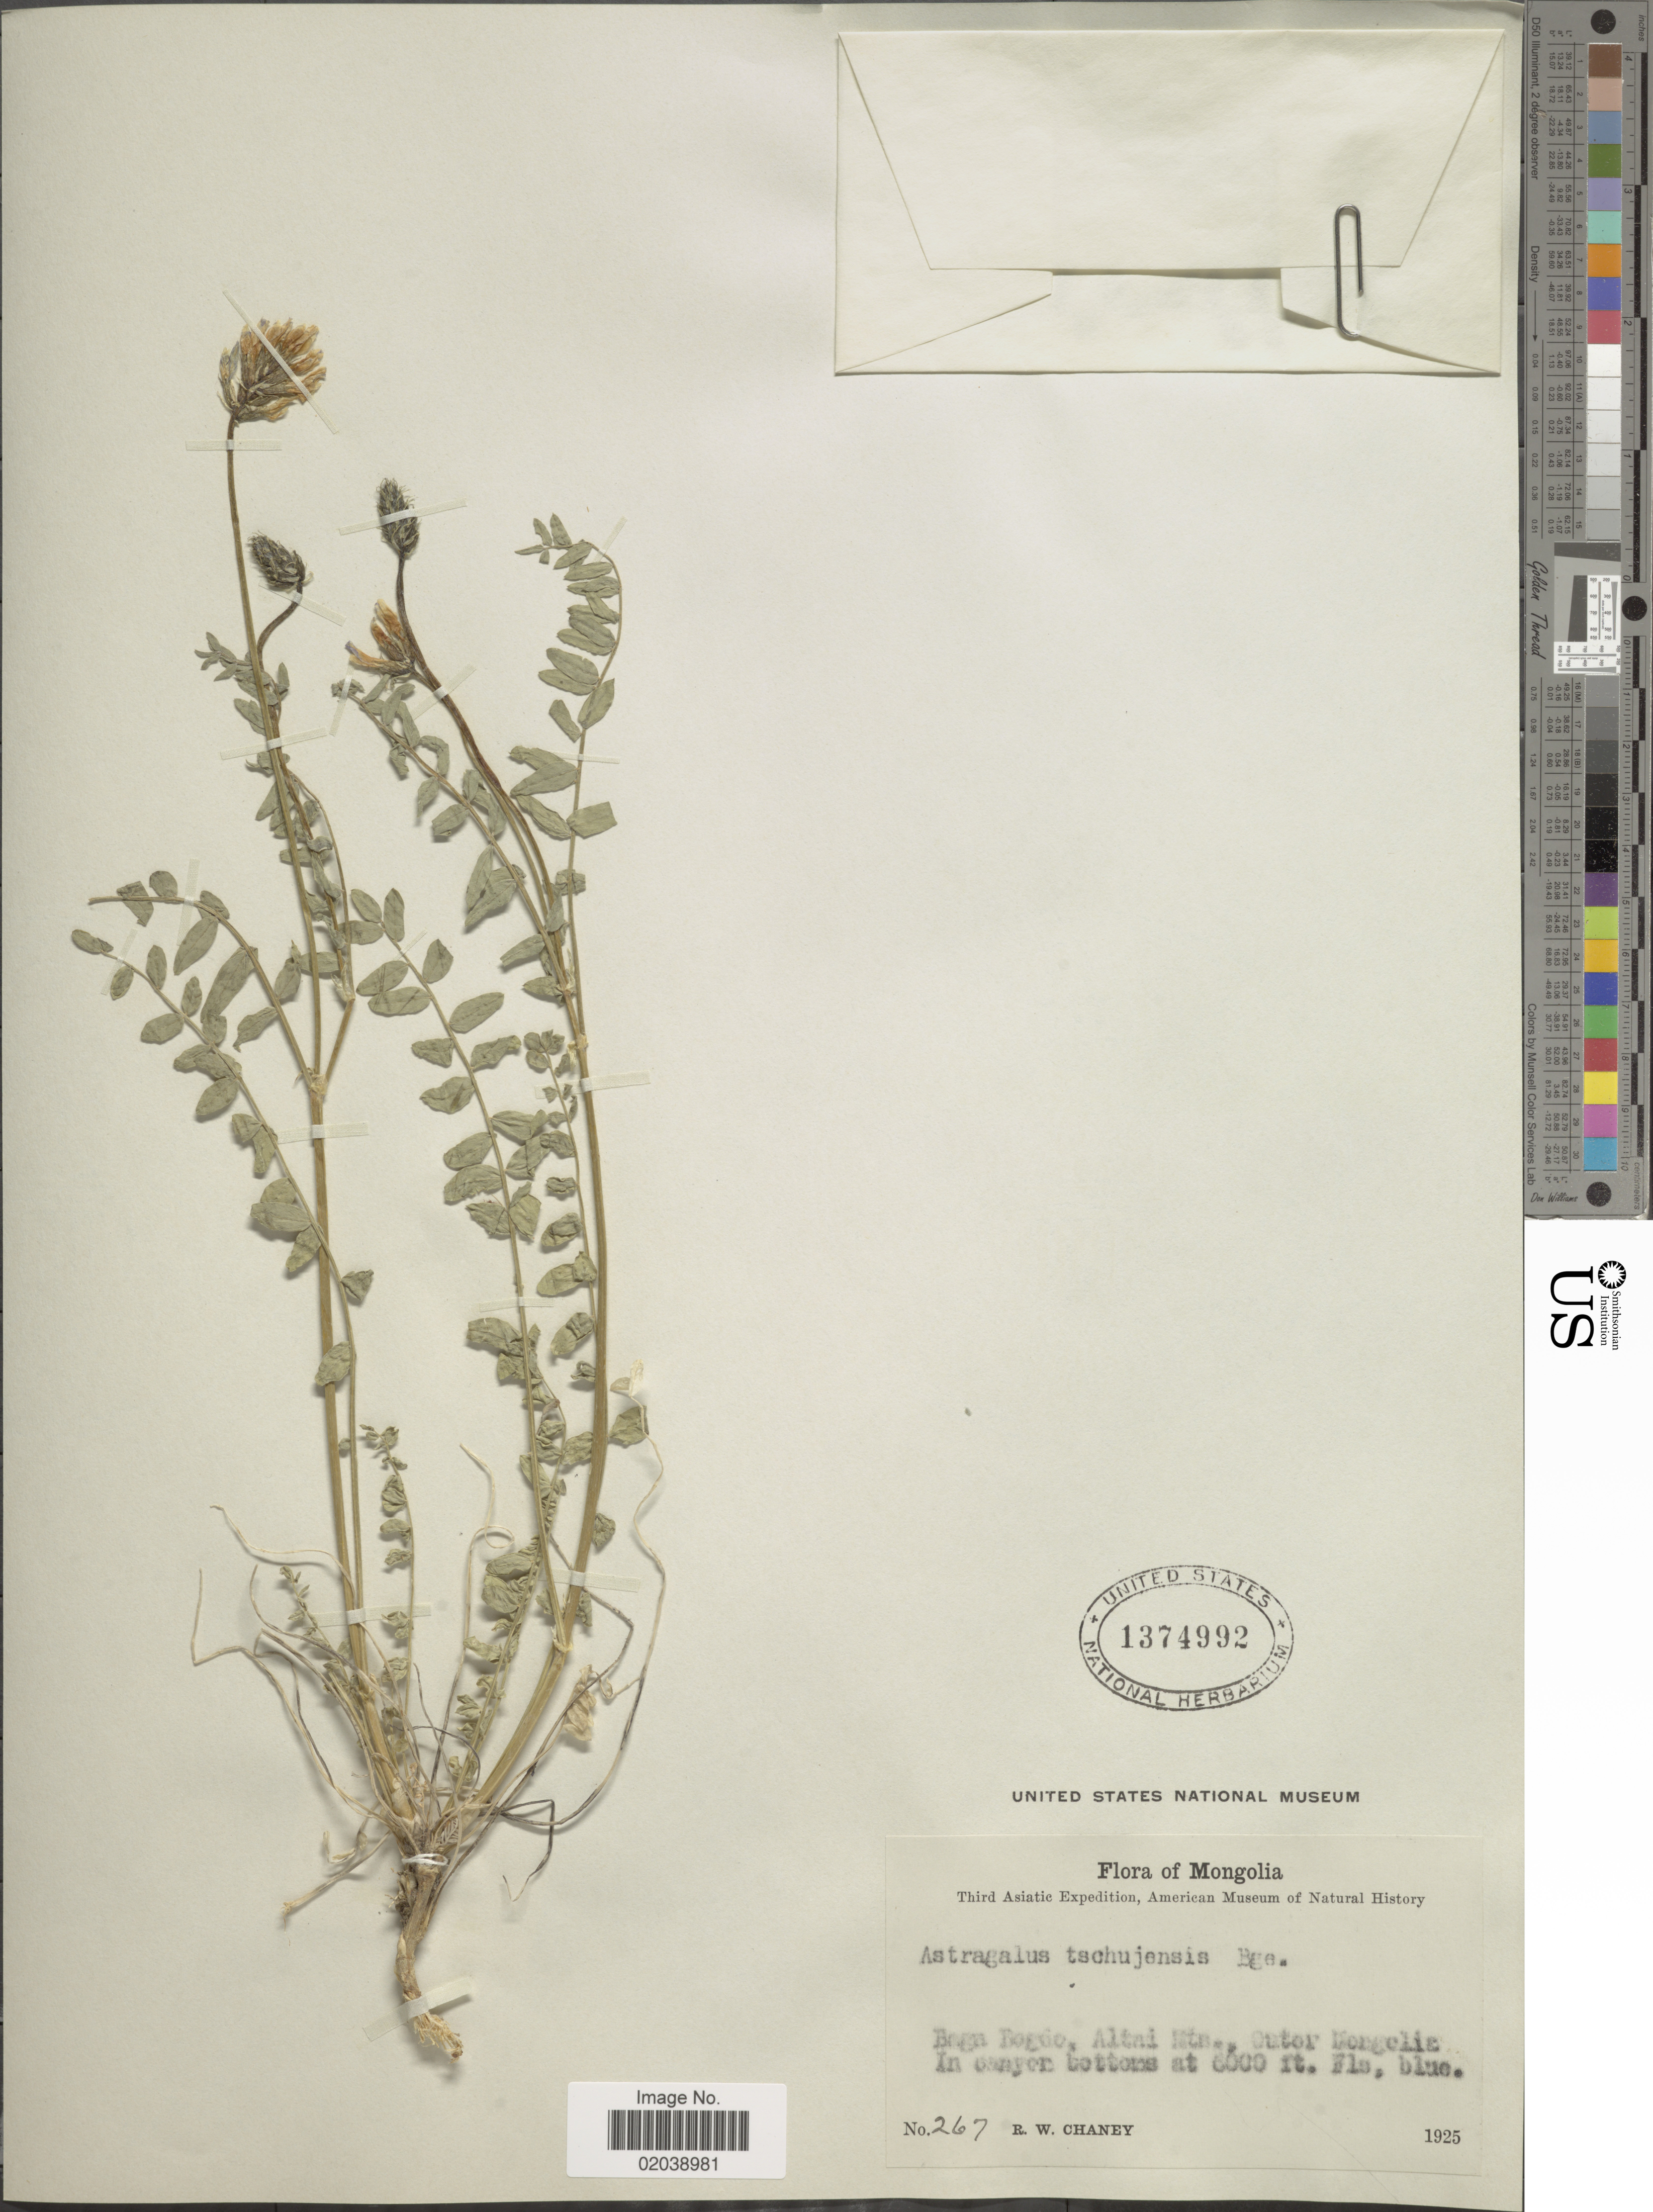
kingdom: Plantae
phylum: Tracheophyta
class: Magnoliopsida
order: Fabales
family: Fabaceae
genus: Astragalus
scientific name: Astragalus tschujensis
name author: Bunge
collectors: R. Chaney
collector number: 267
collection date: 1925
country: Mongolia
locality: Baga Bogdo, Outer Borgelic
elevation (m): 1829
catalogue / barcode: US 1374992